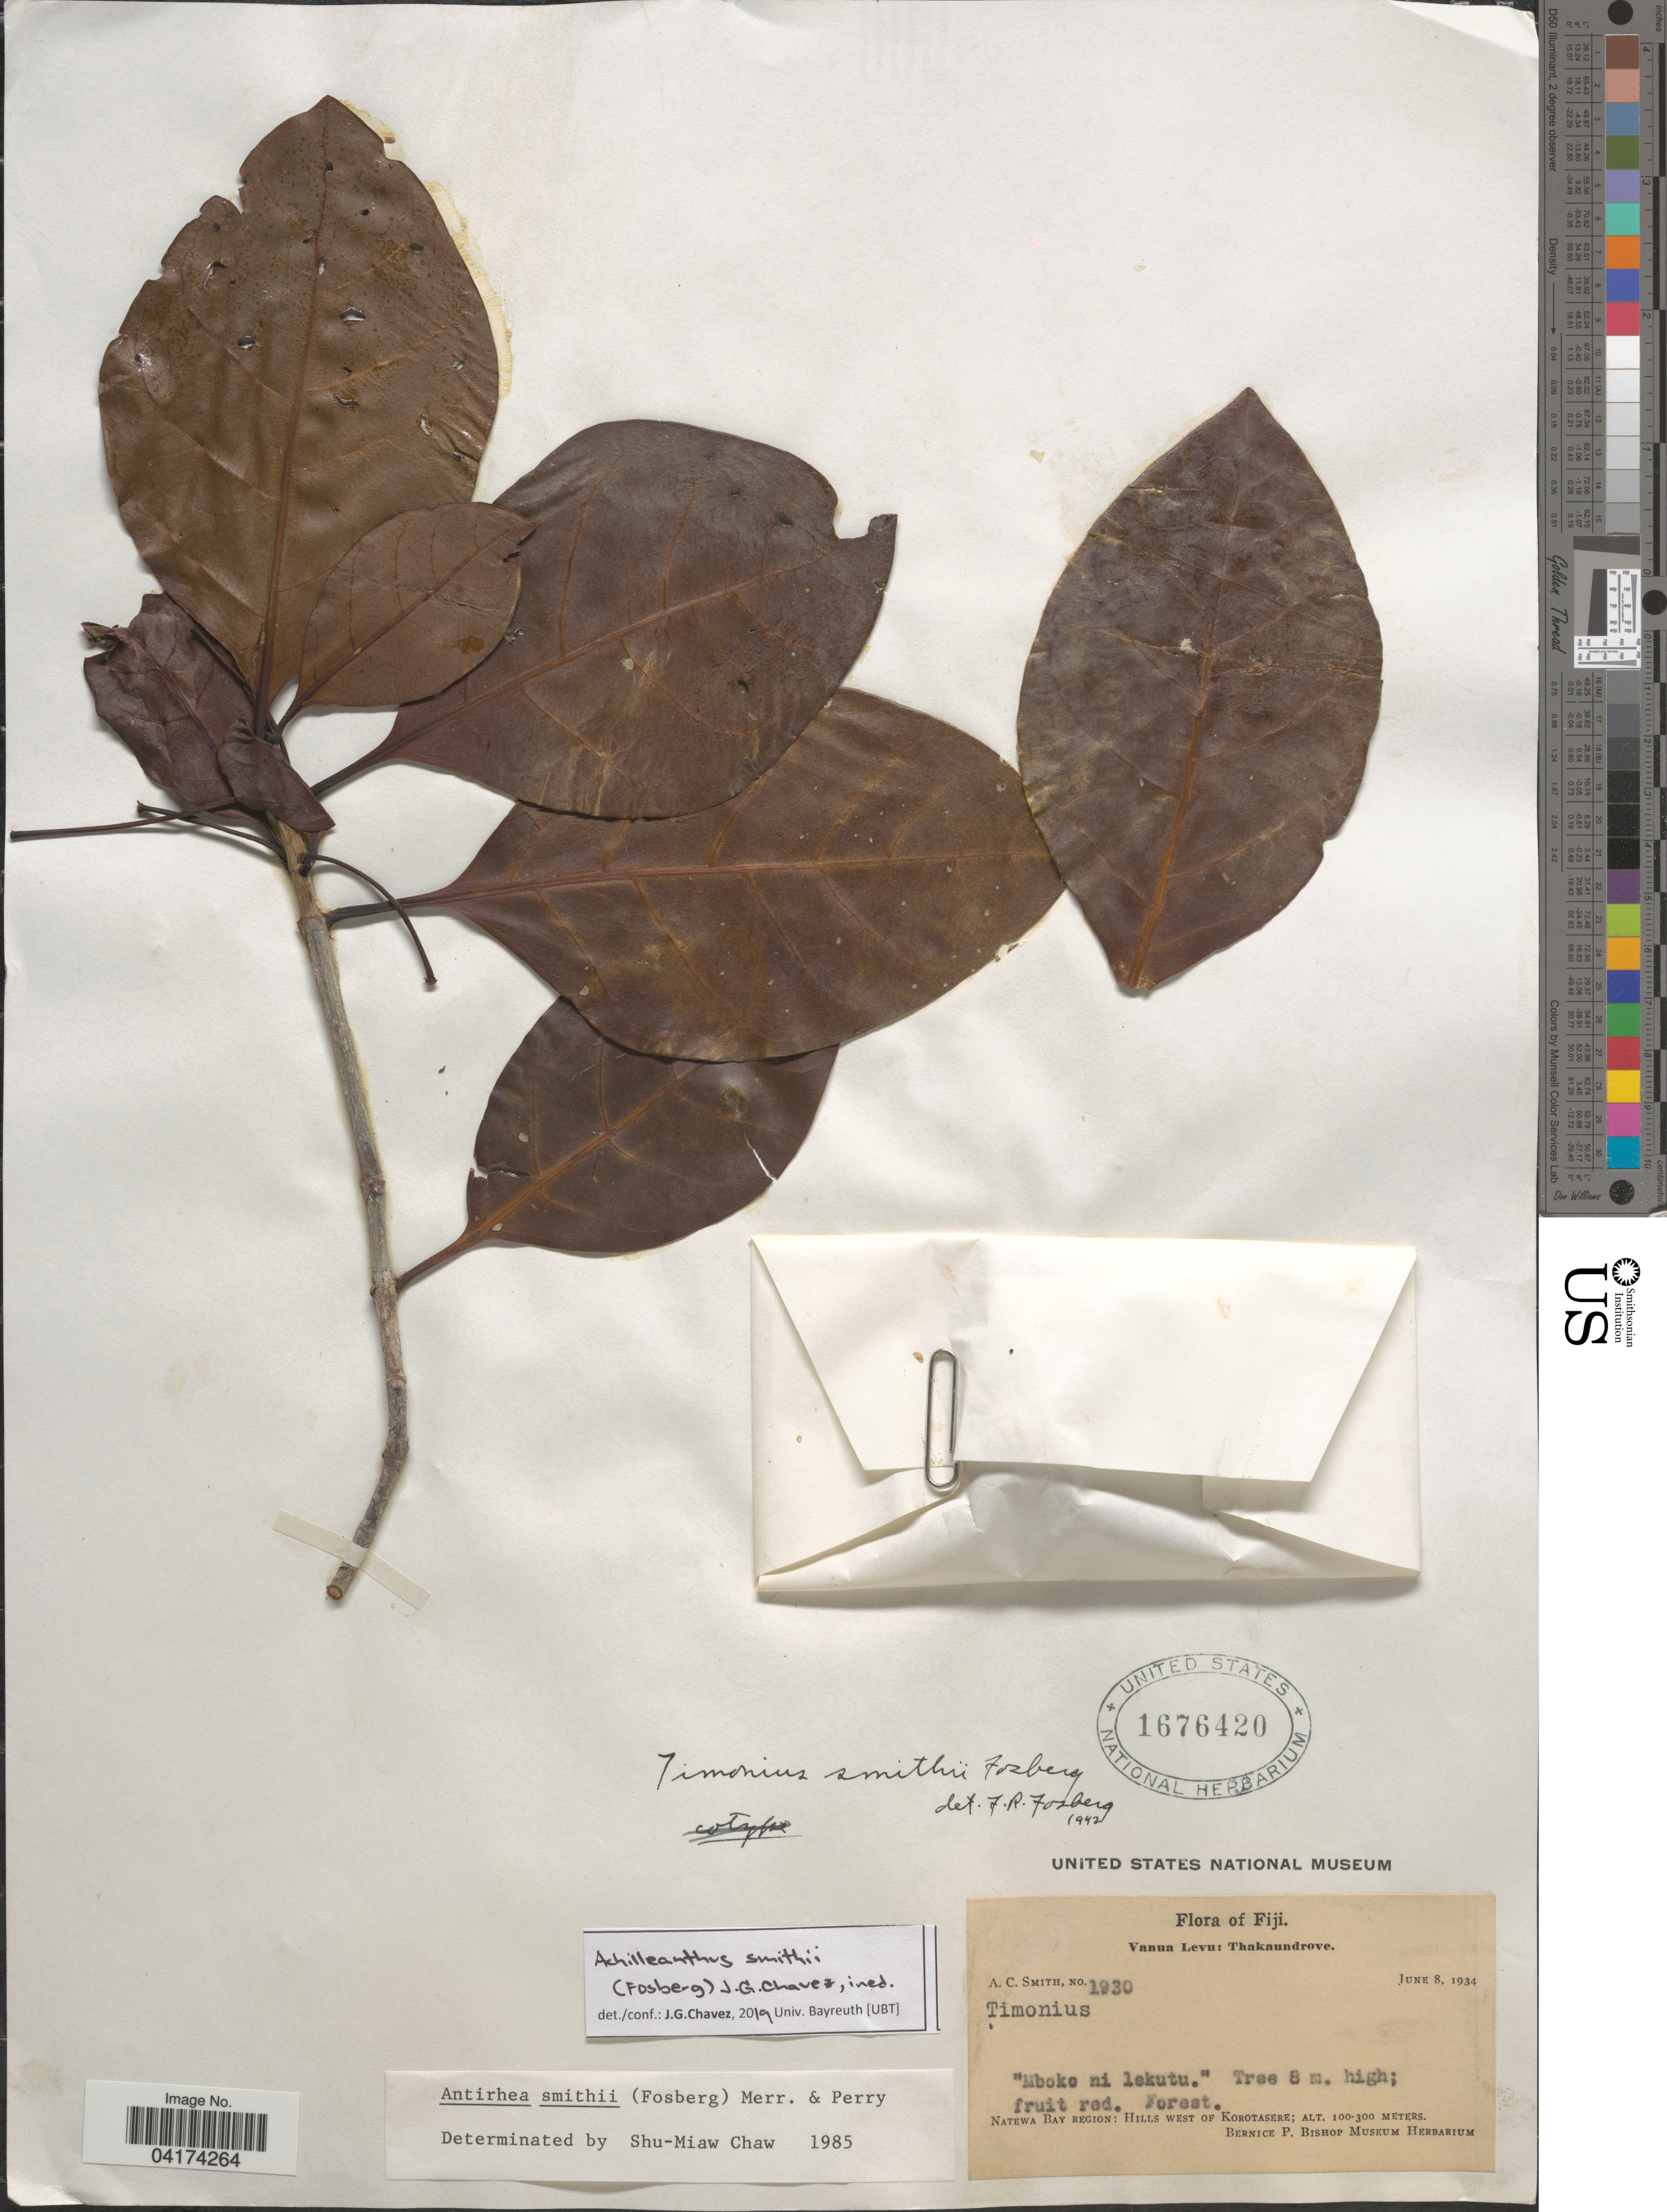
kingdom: Plantae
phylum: Tracheophyta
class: Magnoliopsida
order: Gentianales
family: Rubiaceae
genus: Achilleanthus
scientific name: Achilleanthus smithii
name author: (Fosberg) J.G. Chavez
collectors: A. C. Smith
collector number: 1930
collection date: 1934-06-08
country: Fiji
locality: Vanua Levu: Thakaundrove. Natewa Bay Region: Hills West of Korotasere.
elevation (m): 100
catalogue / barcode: US 1676420